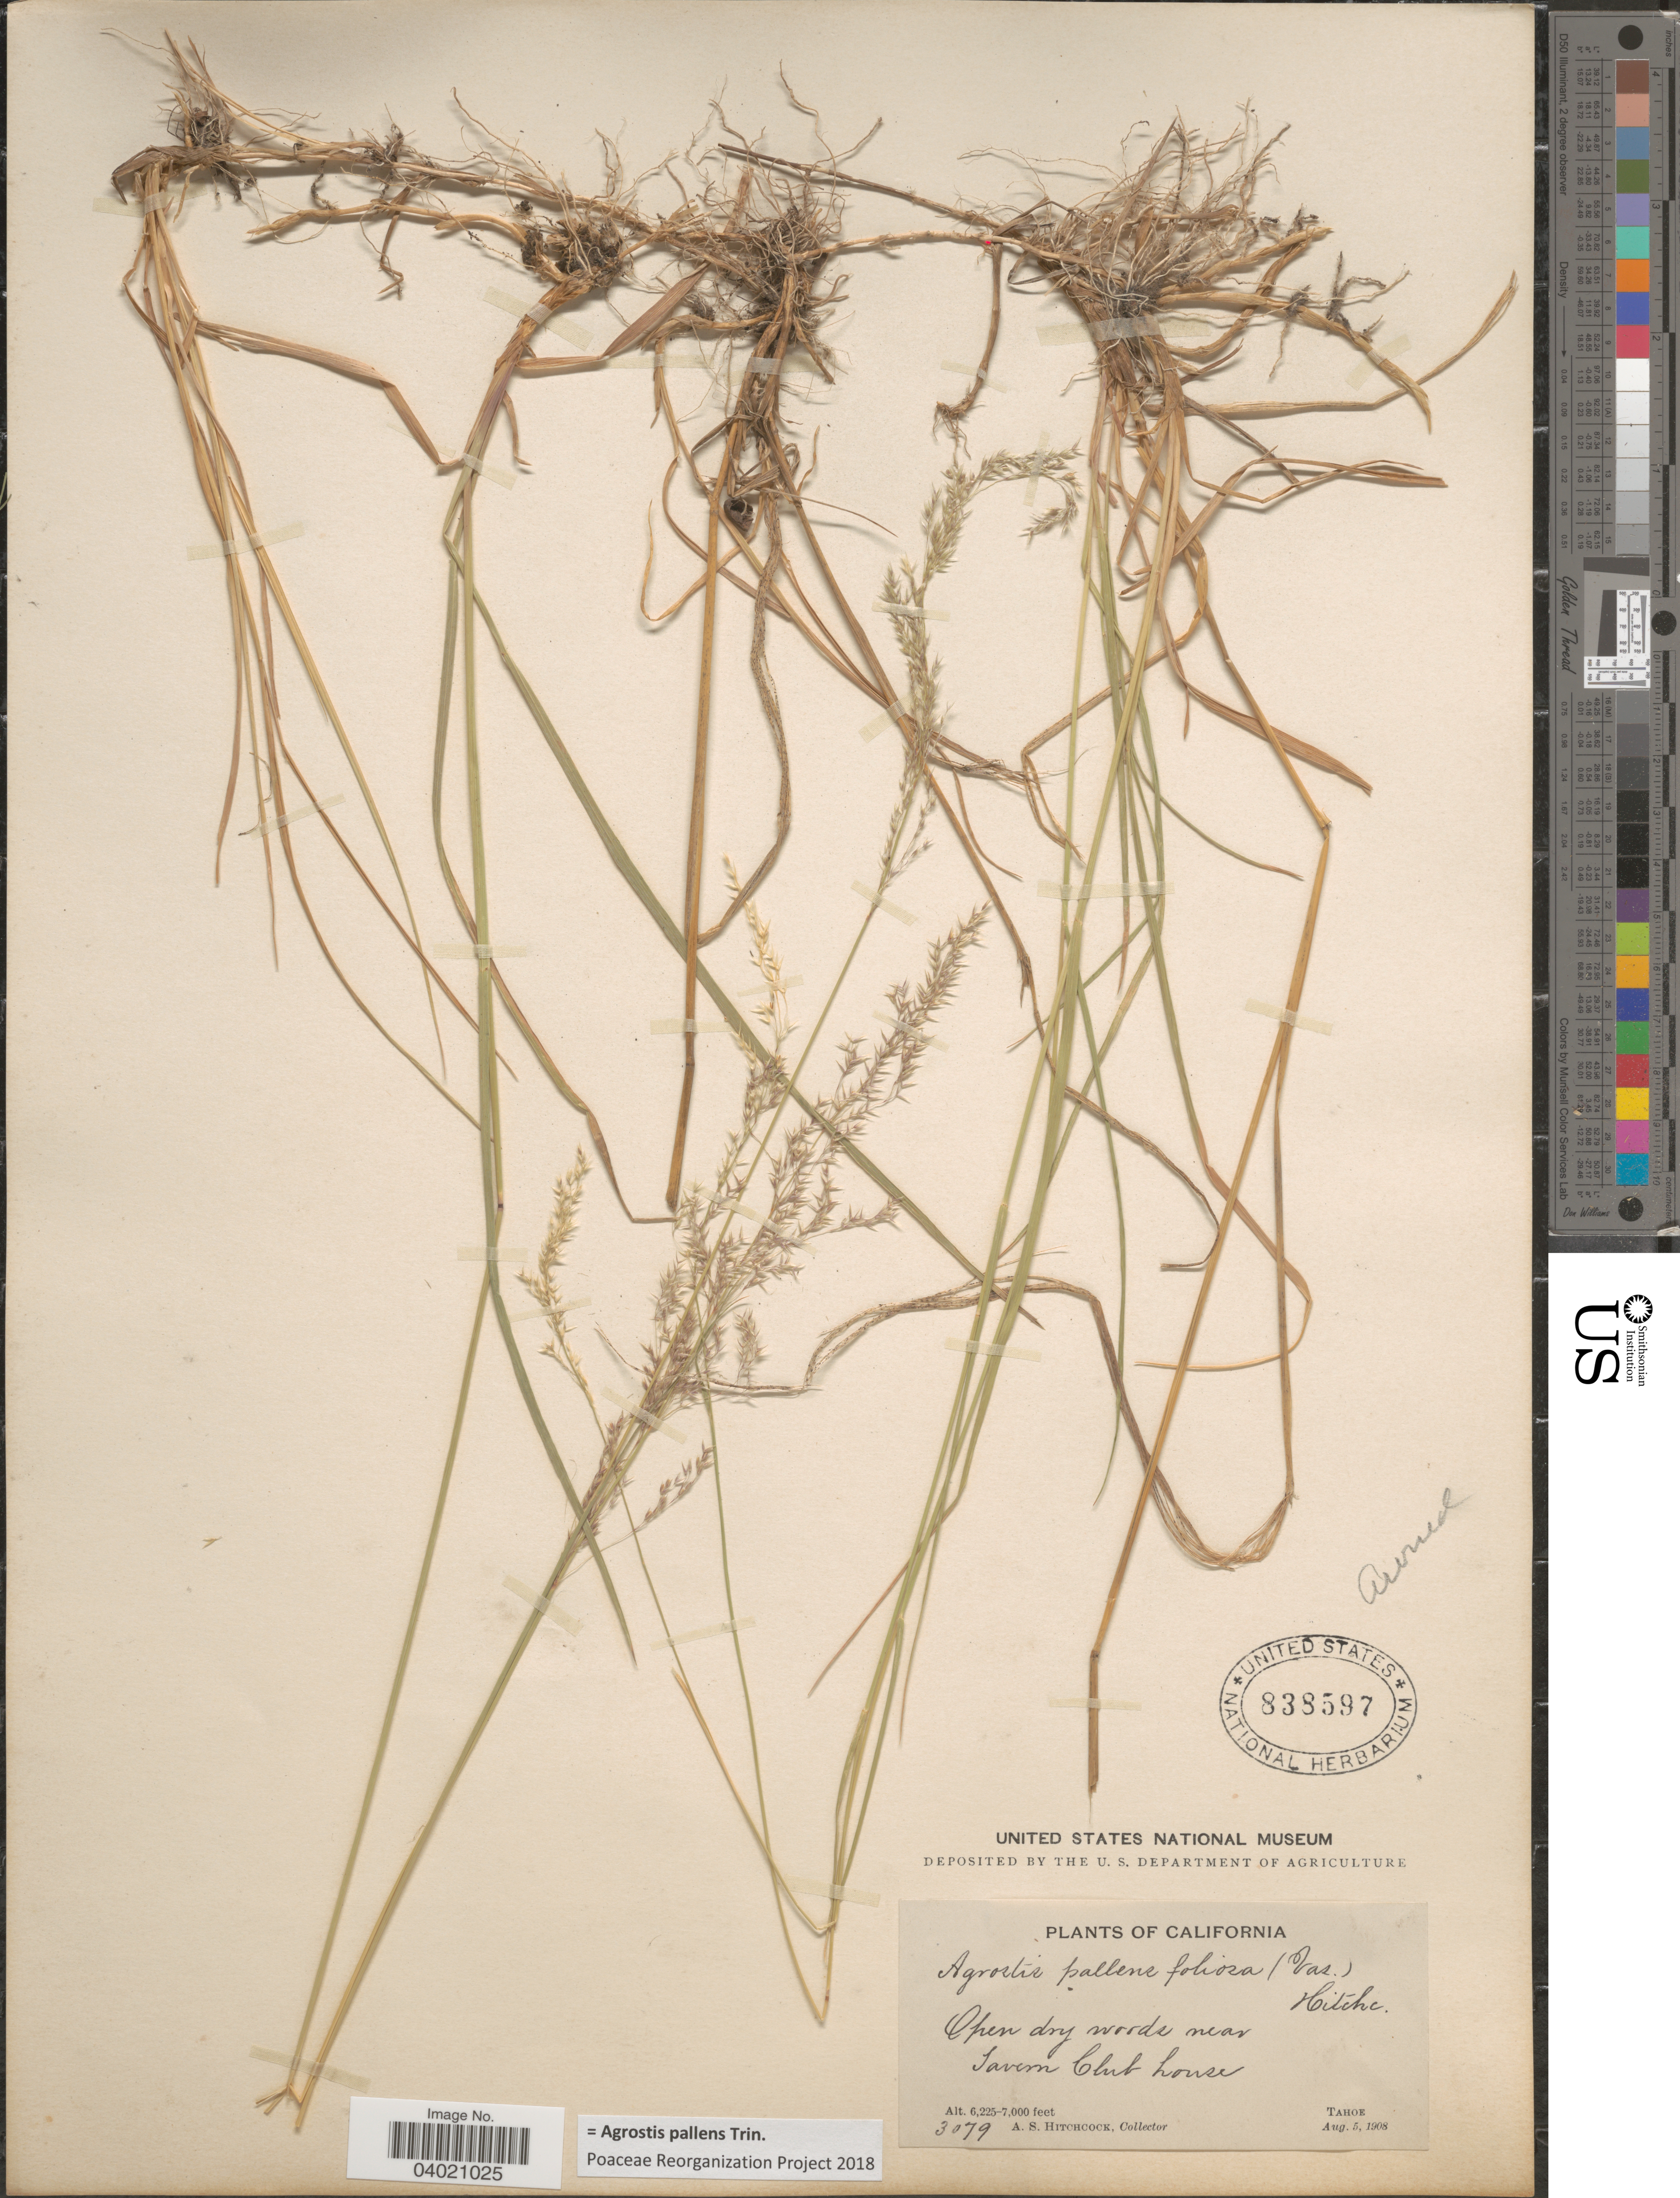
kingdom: Plantae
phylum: Tracheophyta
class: Liliopsida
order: Poales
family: Poaceae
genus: Agrostis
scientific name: Agrostis pallens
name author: Trin.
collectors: A. S. Hitchcock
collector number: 3079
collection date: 1908-08-05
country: United States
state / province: California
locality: Open dry woods near Tavern Club house. Tahoe.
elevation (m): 1897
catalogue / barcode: US 838597